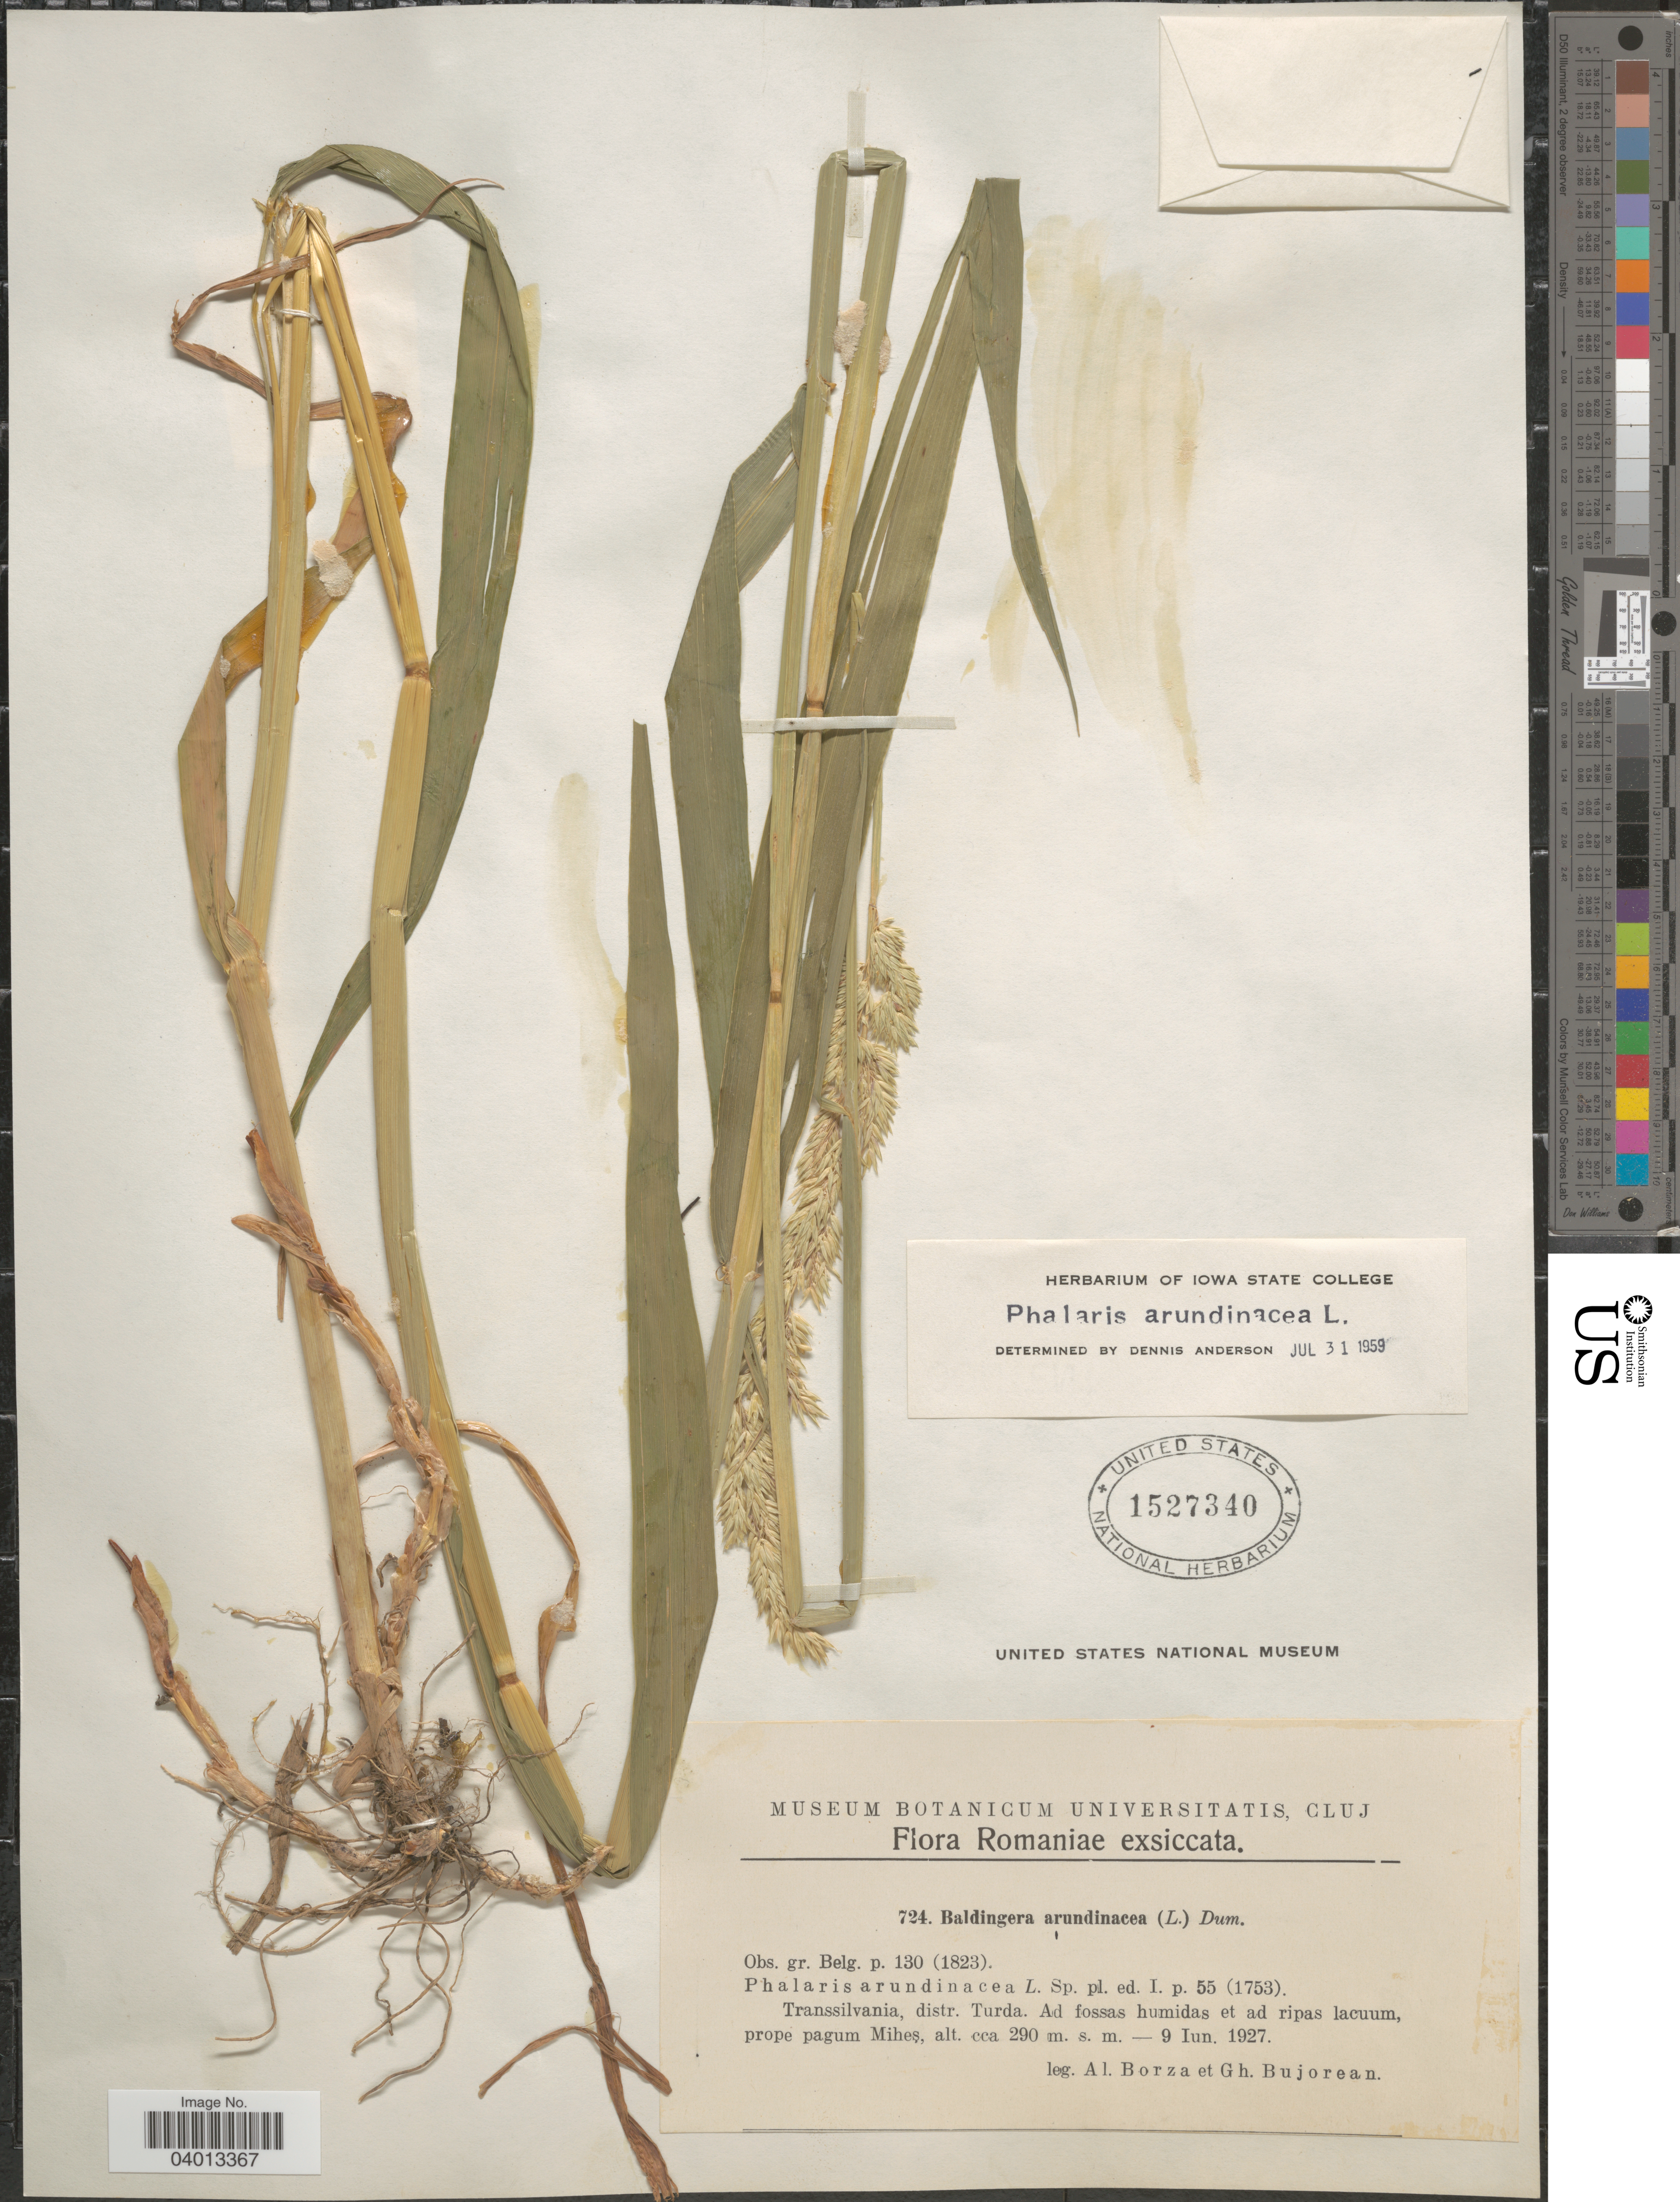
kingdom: Plantae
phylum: Tracheophyta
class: Liliopsida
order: Poales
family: Poaceae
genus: Phalaris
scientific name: Phalaris arundinacea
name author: L.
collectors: A. Borza & G. Bujorean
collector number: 724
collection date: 1927-06-09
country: Romania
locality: Transsilvania, distr. Turda. Ad fossas humidas et ad ripas lacuum, prope pagum Miheş.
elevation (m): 290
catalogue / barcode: US 1527340